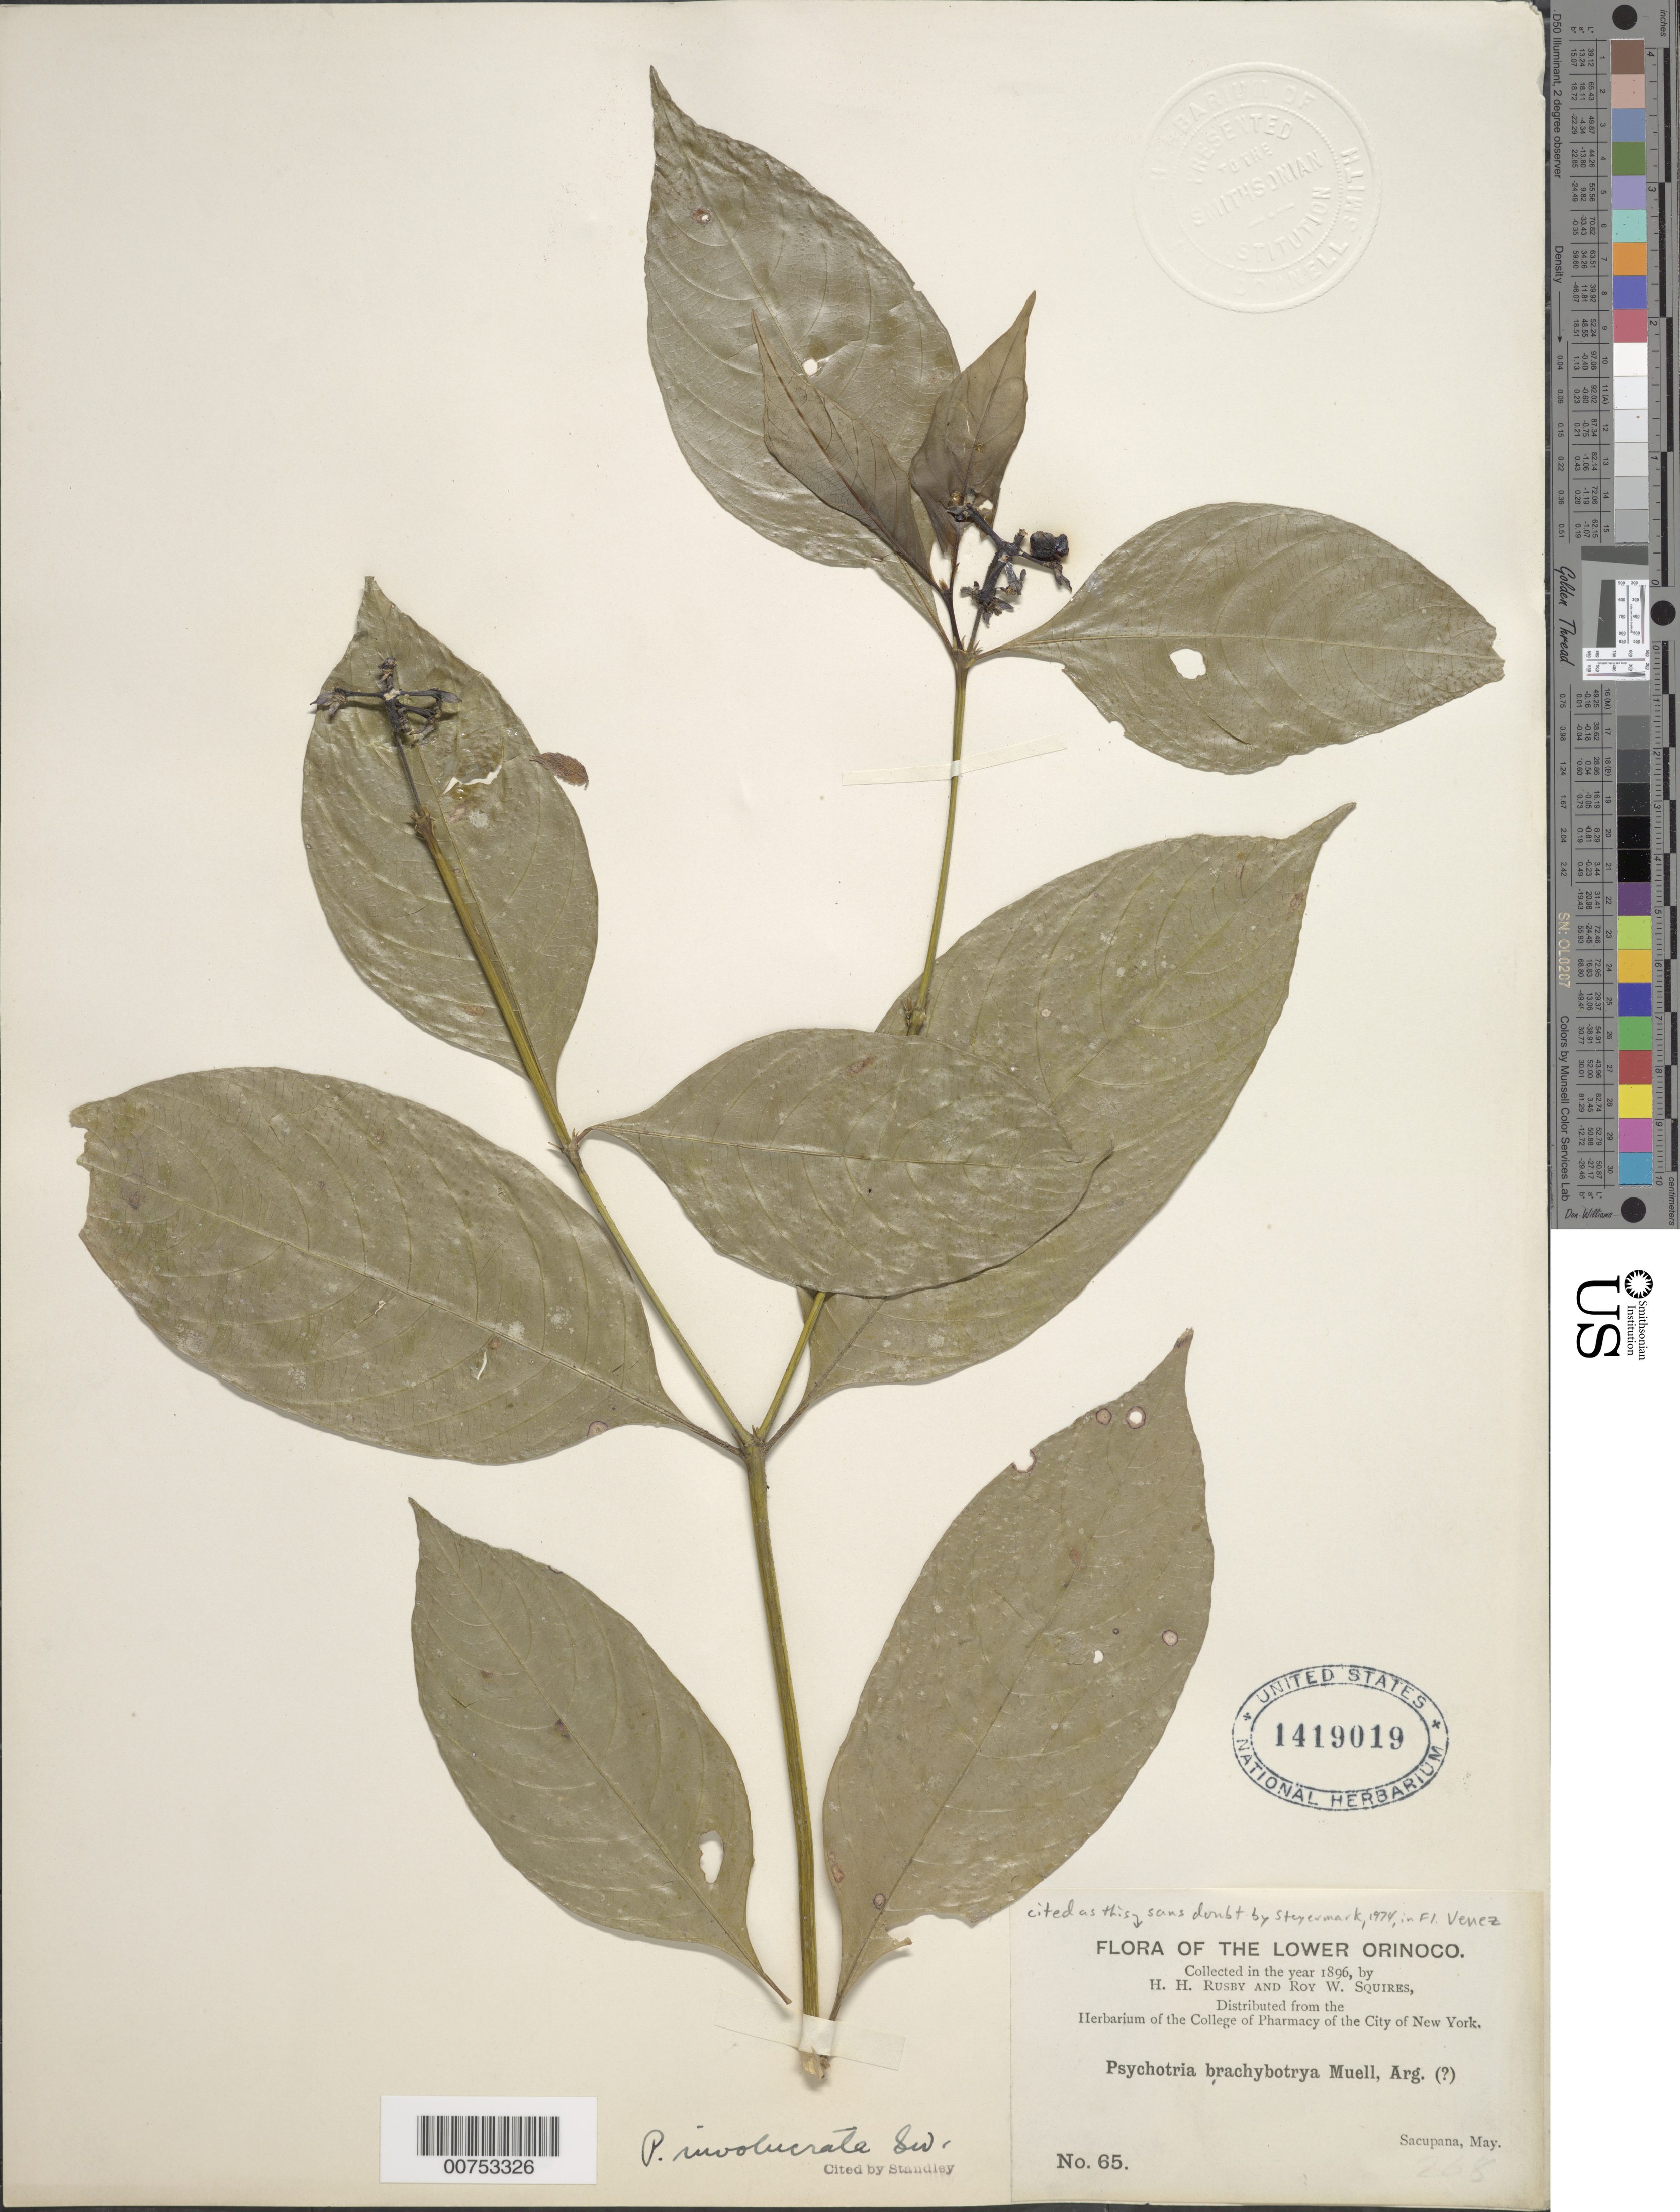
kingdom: Plantae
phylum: Tracheophyta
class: Magnoliopsida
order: Gentianales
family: Rubiaceae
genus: Psychotria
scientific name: Psychotria brachybotrya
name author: Müll. Arg.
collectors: H. H. Rusby & R. Squires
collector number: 65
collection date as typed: May 1896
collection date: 1896-05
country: Venezuela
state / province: Delta Amacuro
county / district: Antonio Díaz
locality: Lower Orinoco, Sacupana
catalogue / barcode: US 1419019